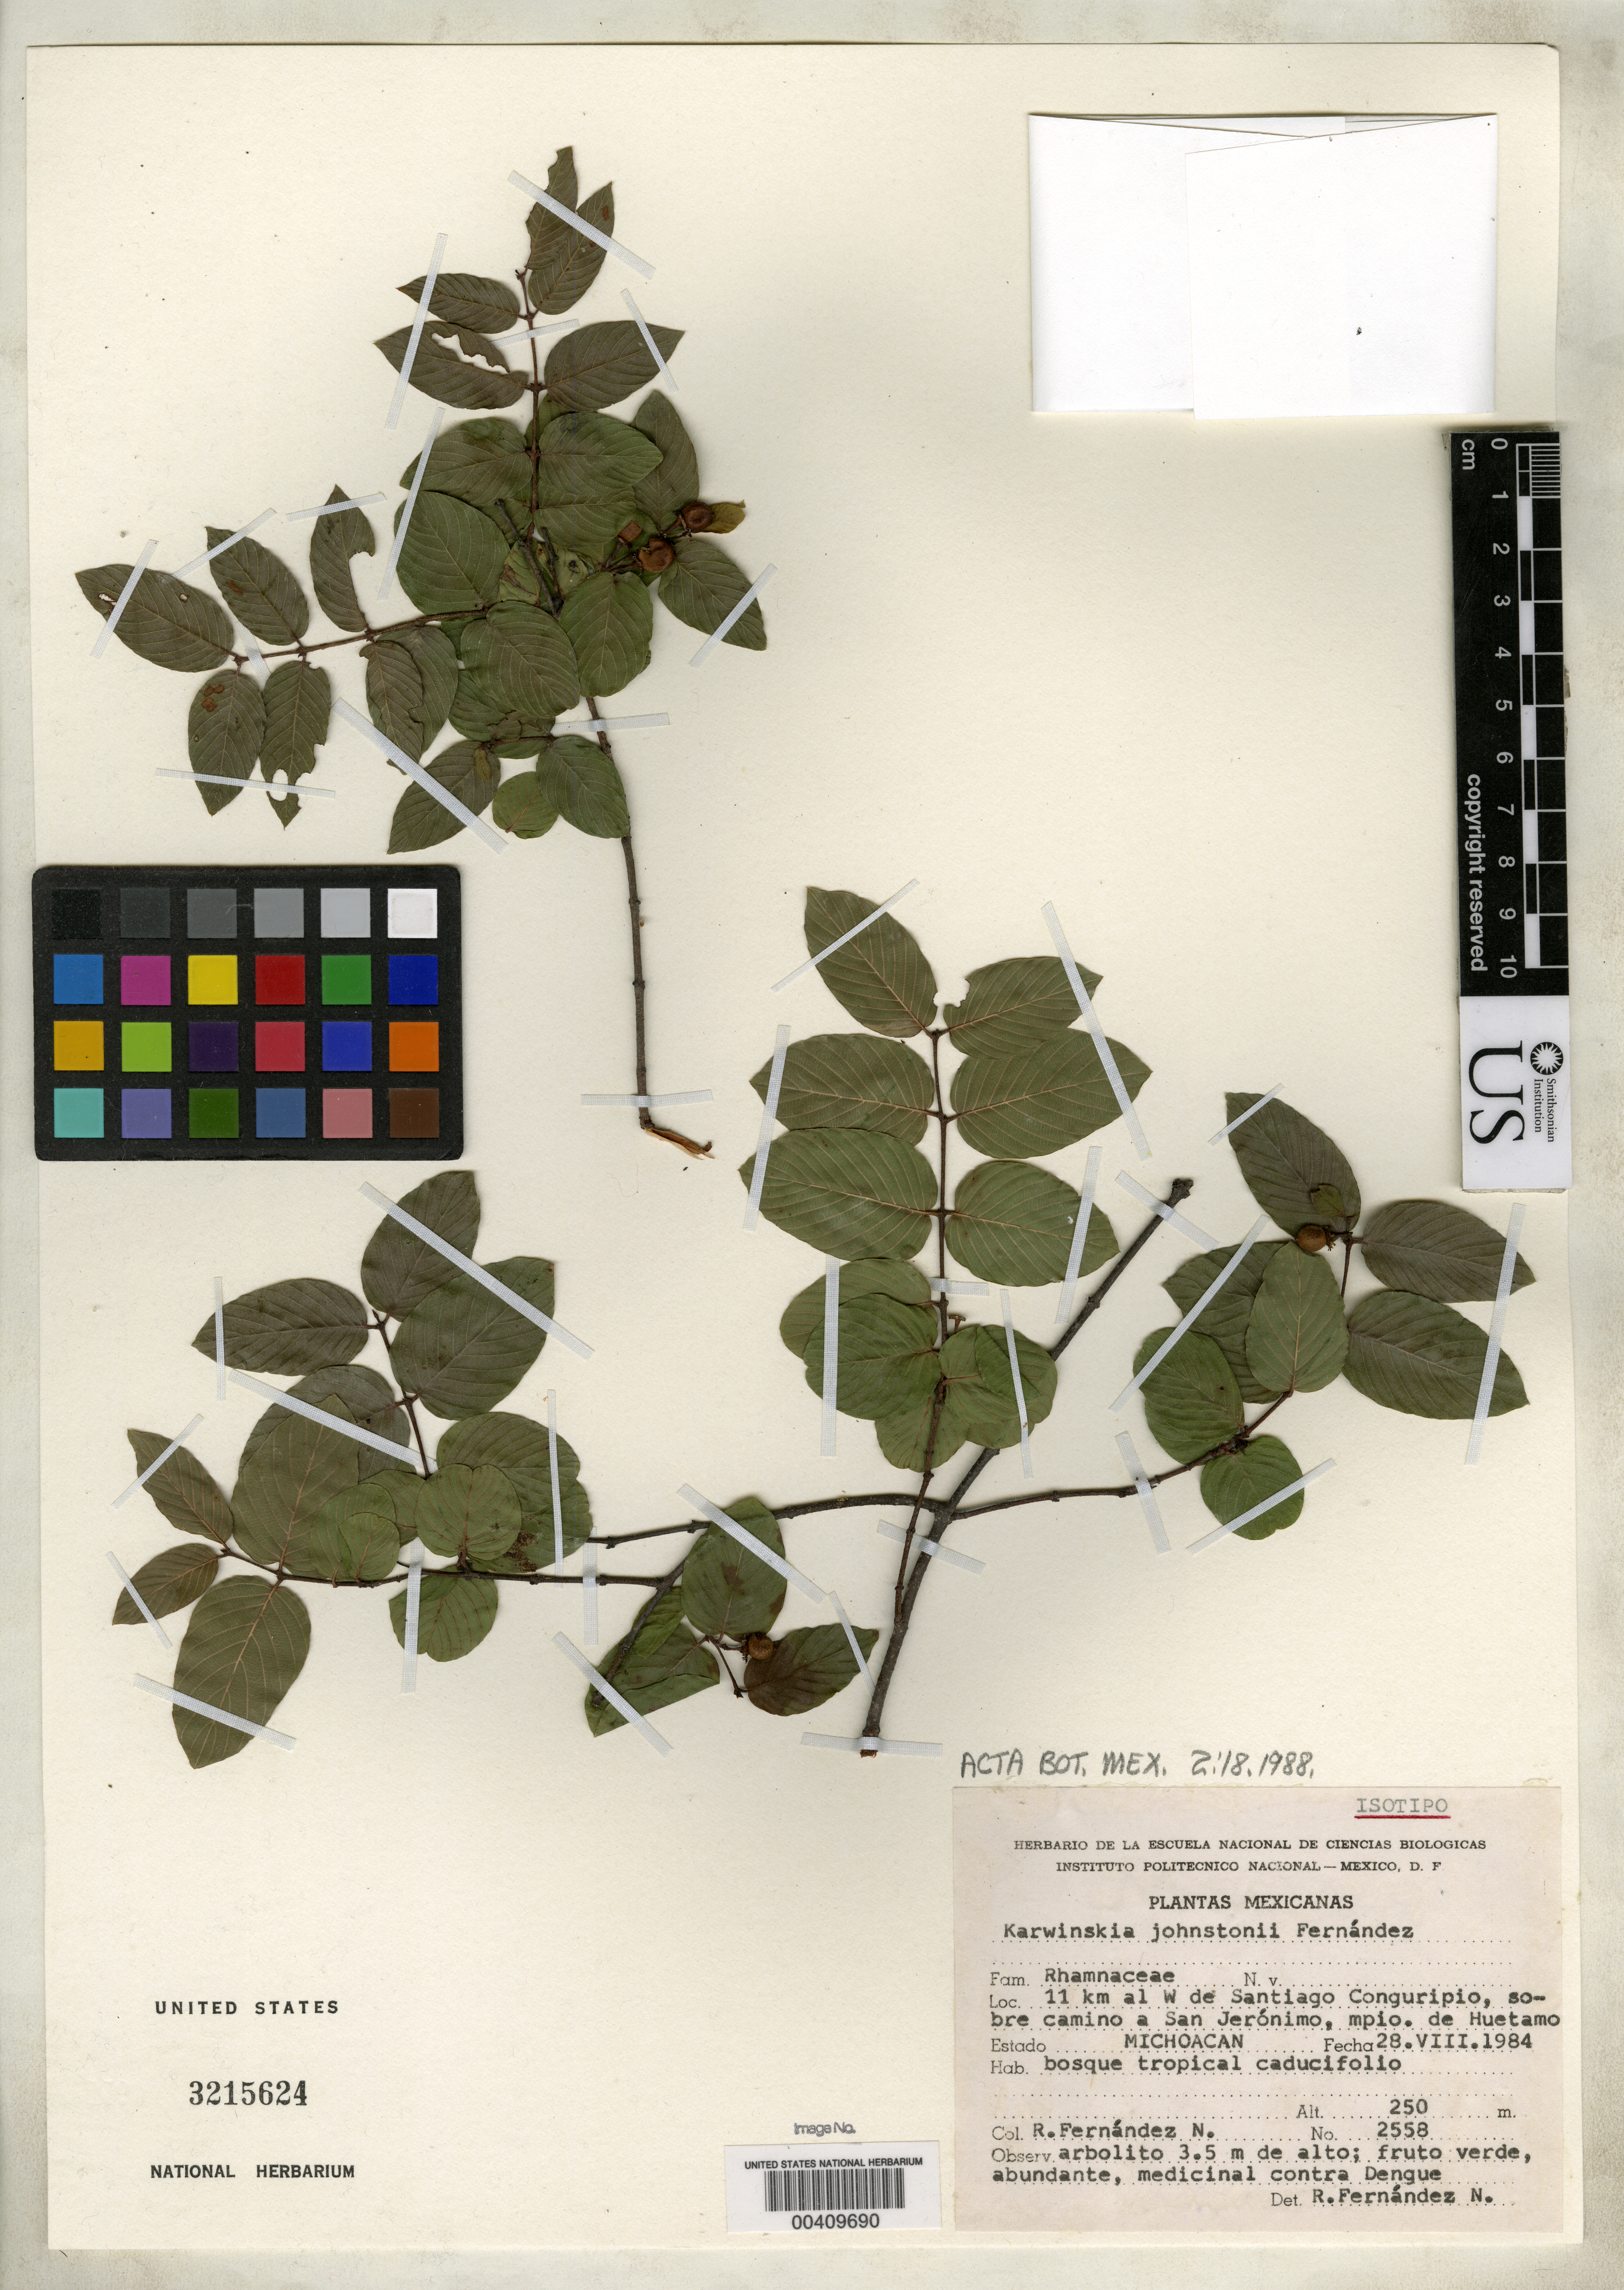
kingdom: Plantae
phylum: Tracheophyta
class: Magnoliopsida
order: Rosales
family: Rhamnaceae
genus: Karwinskia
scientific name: Karwinskia johnstonii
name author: Fernández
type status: Isotype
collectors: R. Fernandez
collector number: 2558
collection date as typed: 28 Aug 1984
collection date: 1984-08-28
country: Mexico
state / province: Michoacán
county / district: Huetamo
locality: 11 km al W of Santiago Conguripio, sobre Camino a San Jeronimo.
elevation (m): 250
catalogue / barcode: US 3215624